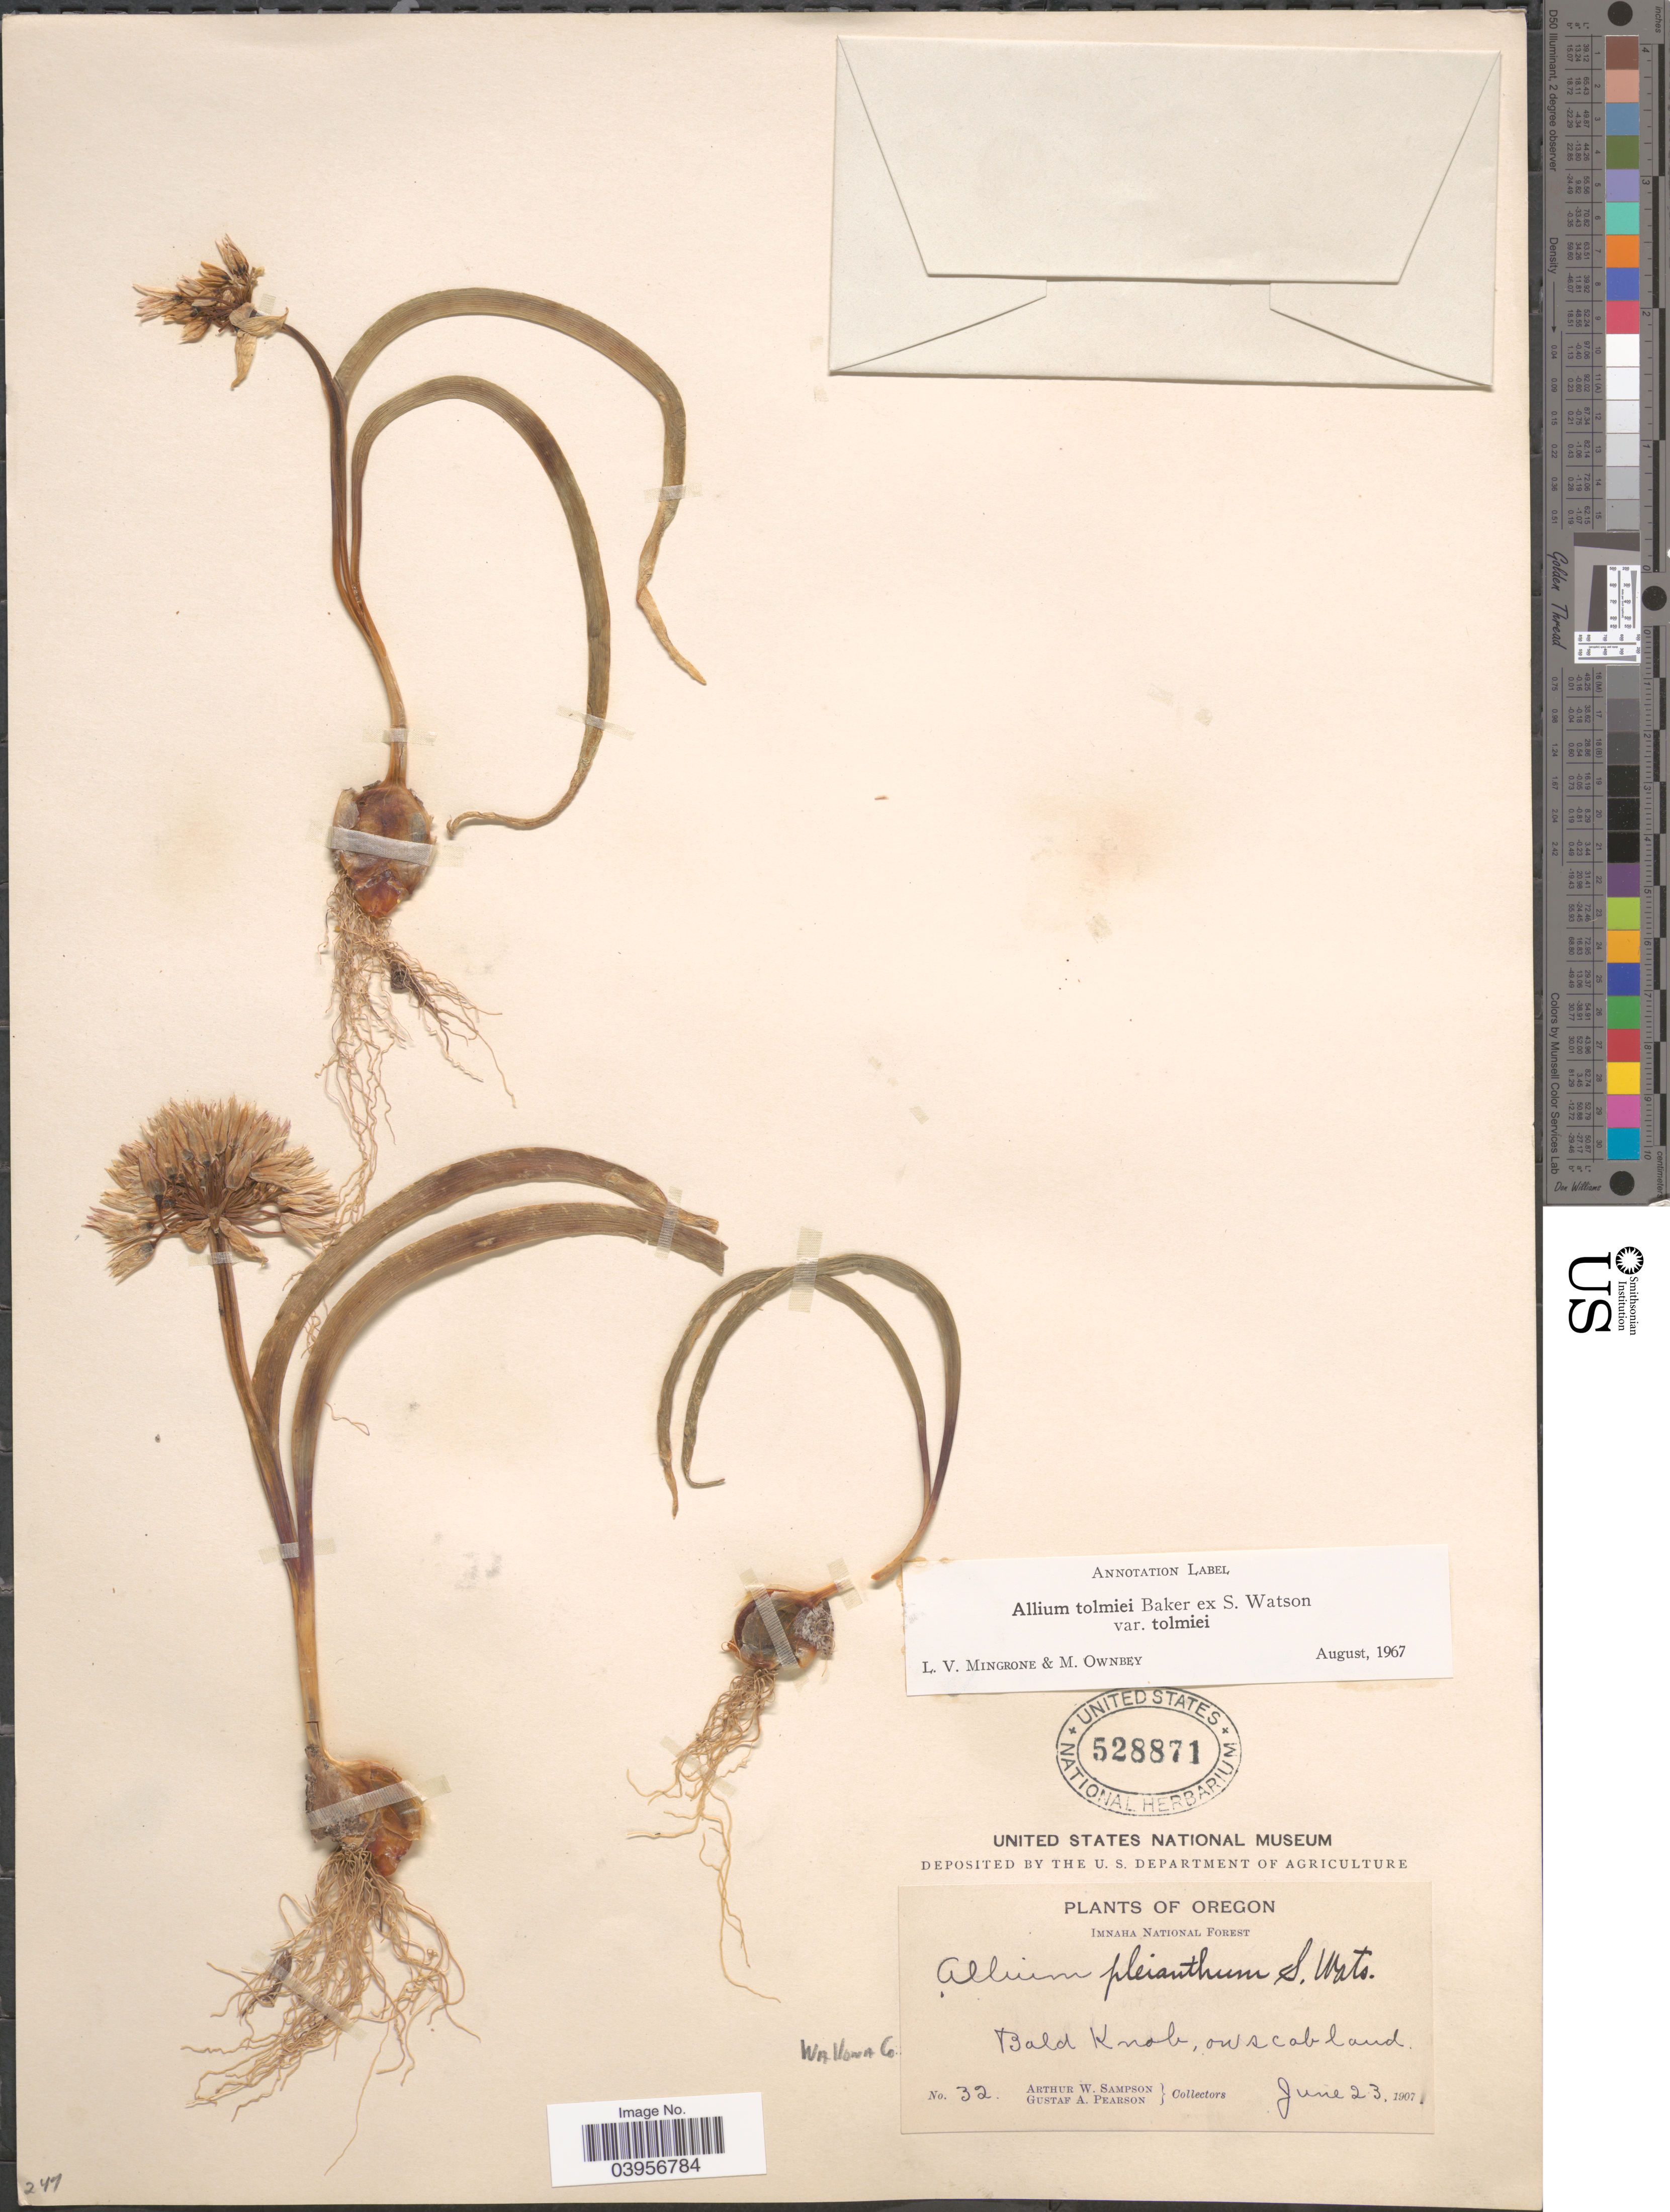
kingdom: Plantae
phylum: Tracheophyta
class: Liliopsida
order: Asparagales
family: Amaryllidaceae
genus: Allium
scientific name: Allium tolmiei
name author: Baker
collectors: A. Sampson & G. Pearson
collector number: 32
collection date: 1907-06-23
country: United States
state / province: Oregon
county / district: Wallowa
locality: Imnaha National Forest. Bald Knob, on scab land. Wallowa Co.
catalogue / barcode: US 528871